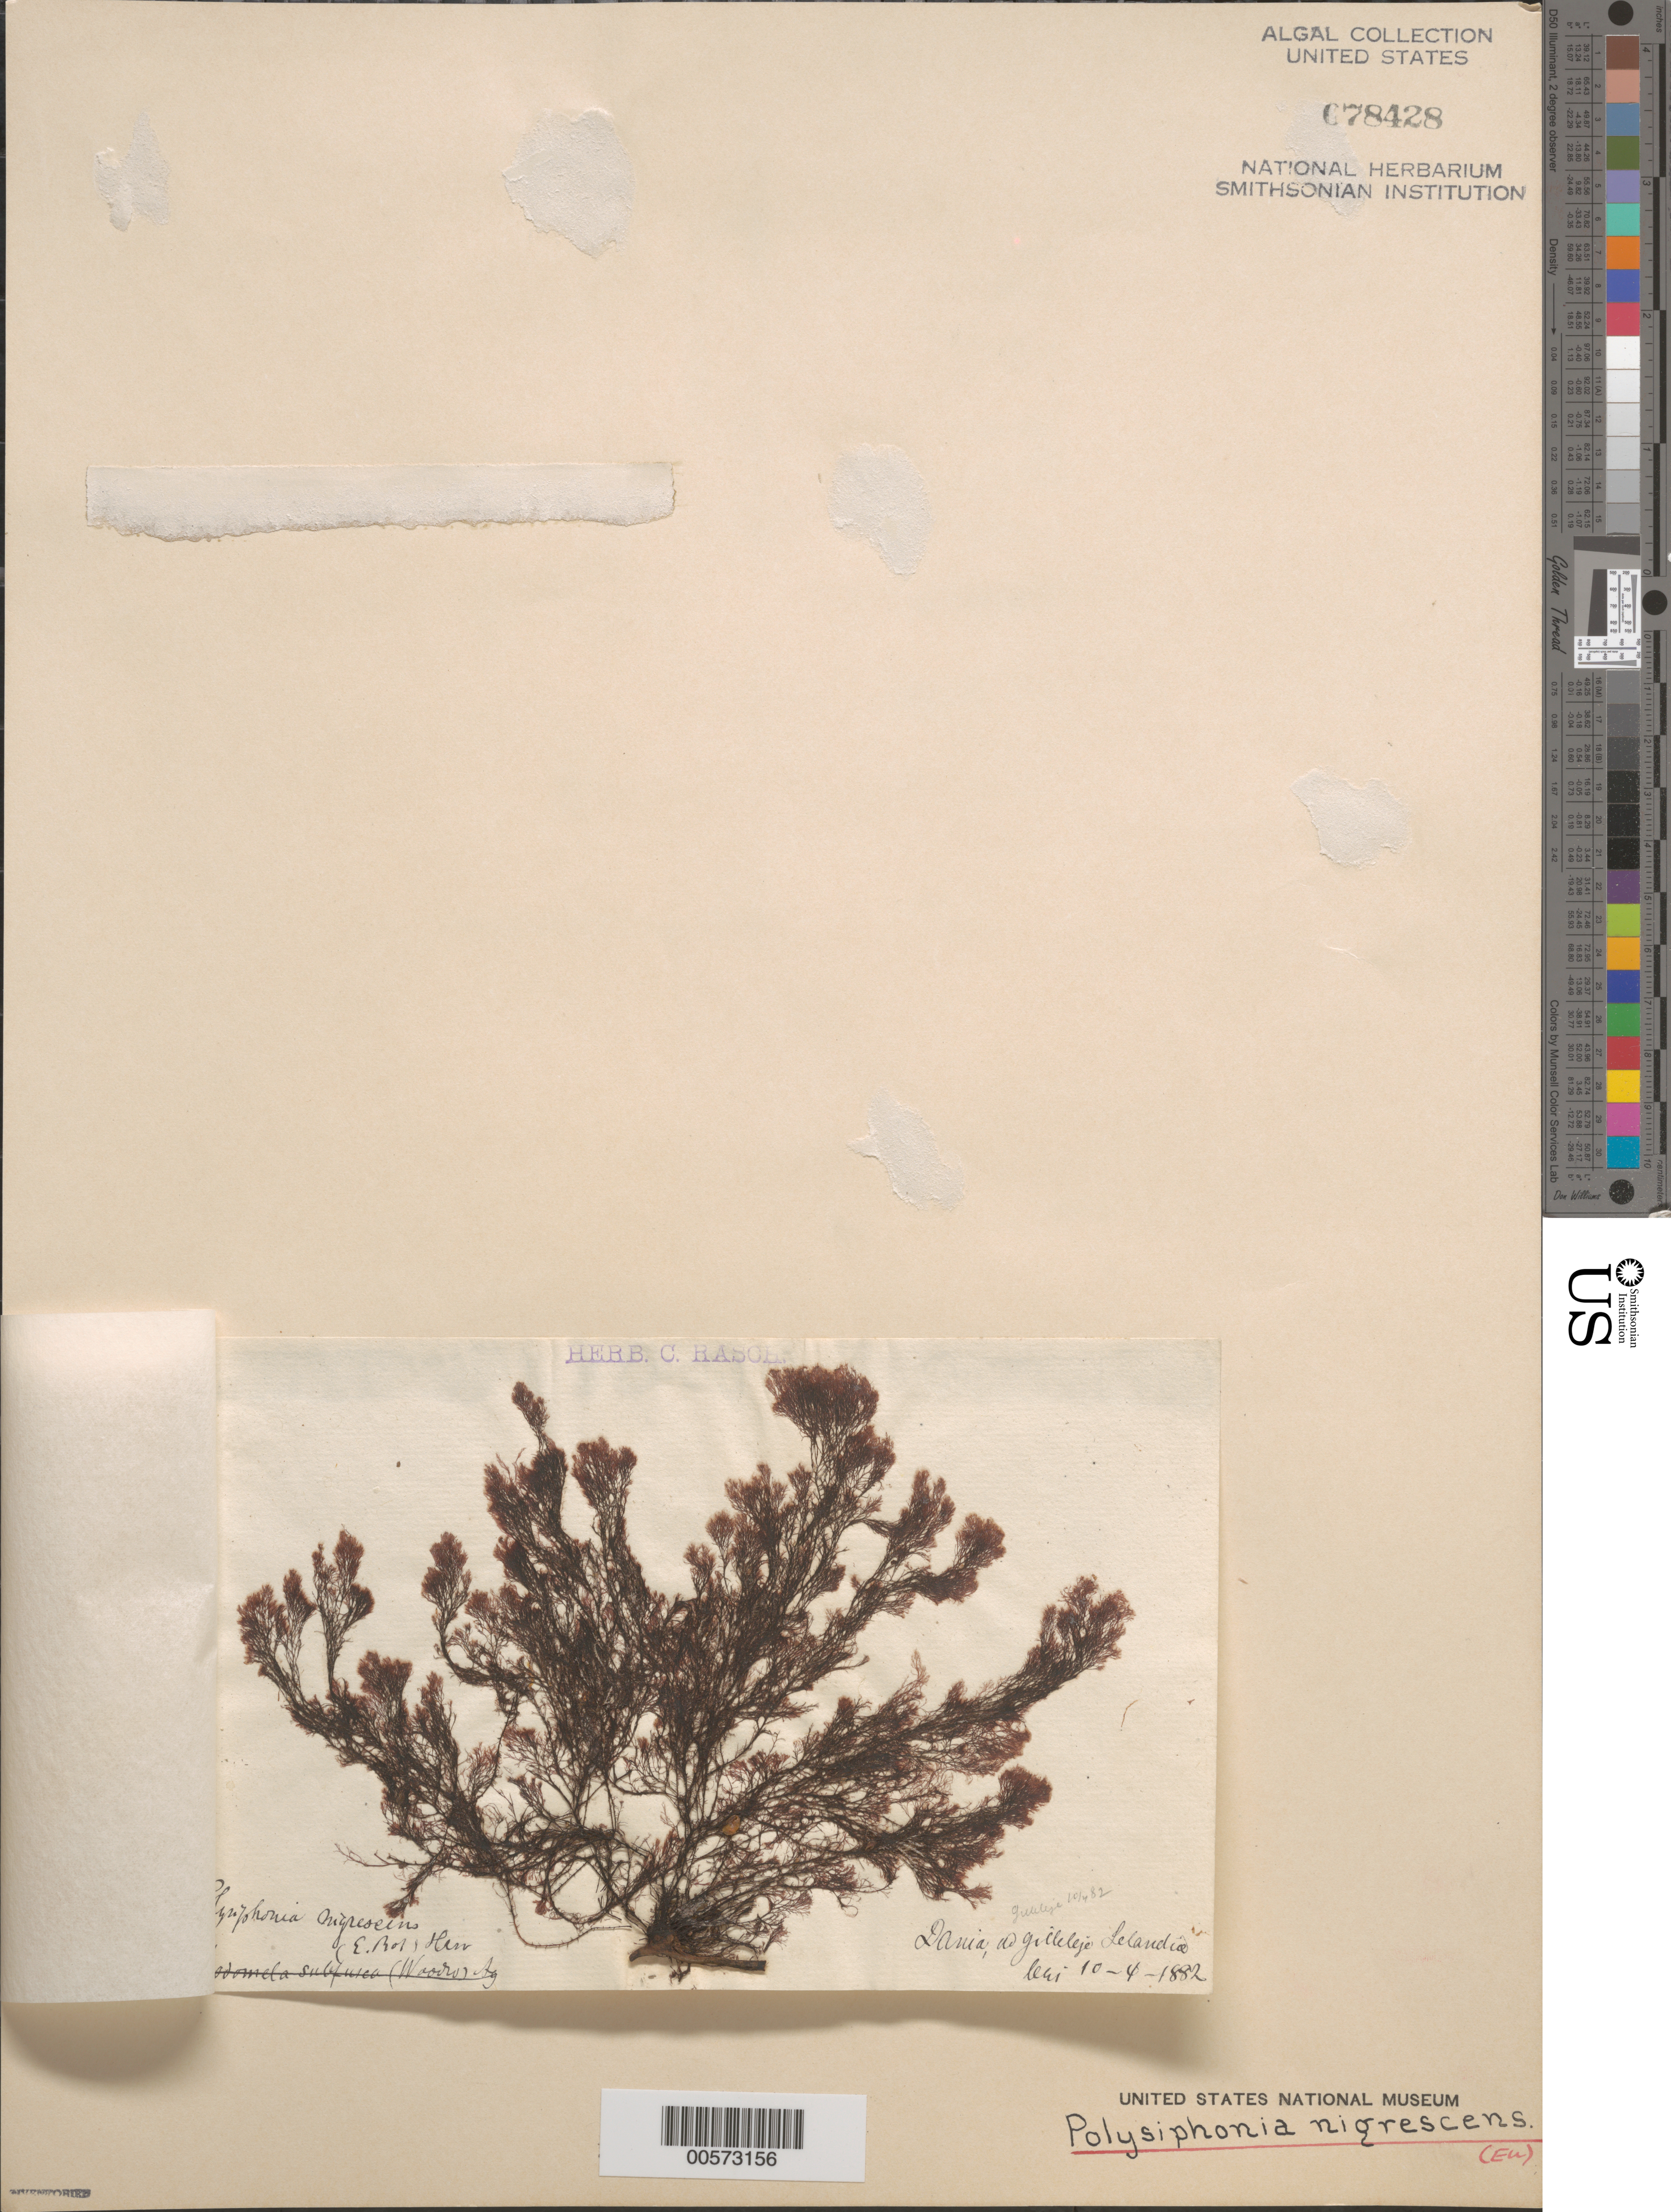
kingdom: Plantae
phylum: Rhodophyta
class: Florideophyceae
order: Ceramiales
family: Rhodomelaceae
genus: Vertebrata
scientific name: Vertebrata fucoides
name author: (Hudson) Kuntze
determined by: Algae name updating Project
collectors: C. Rasch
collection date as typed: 10 Apr 1882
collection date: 1882-04-10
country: Denmark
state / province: Hovedstaden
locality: Gilleleje, Sjaelland (Selandiae)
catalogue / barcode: US 78428